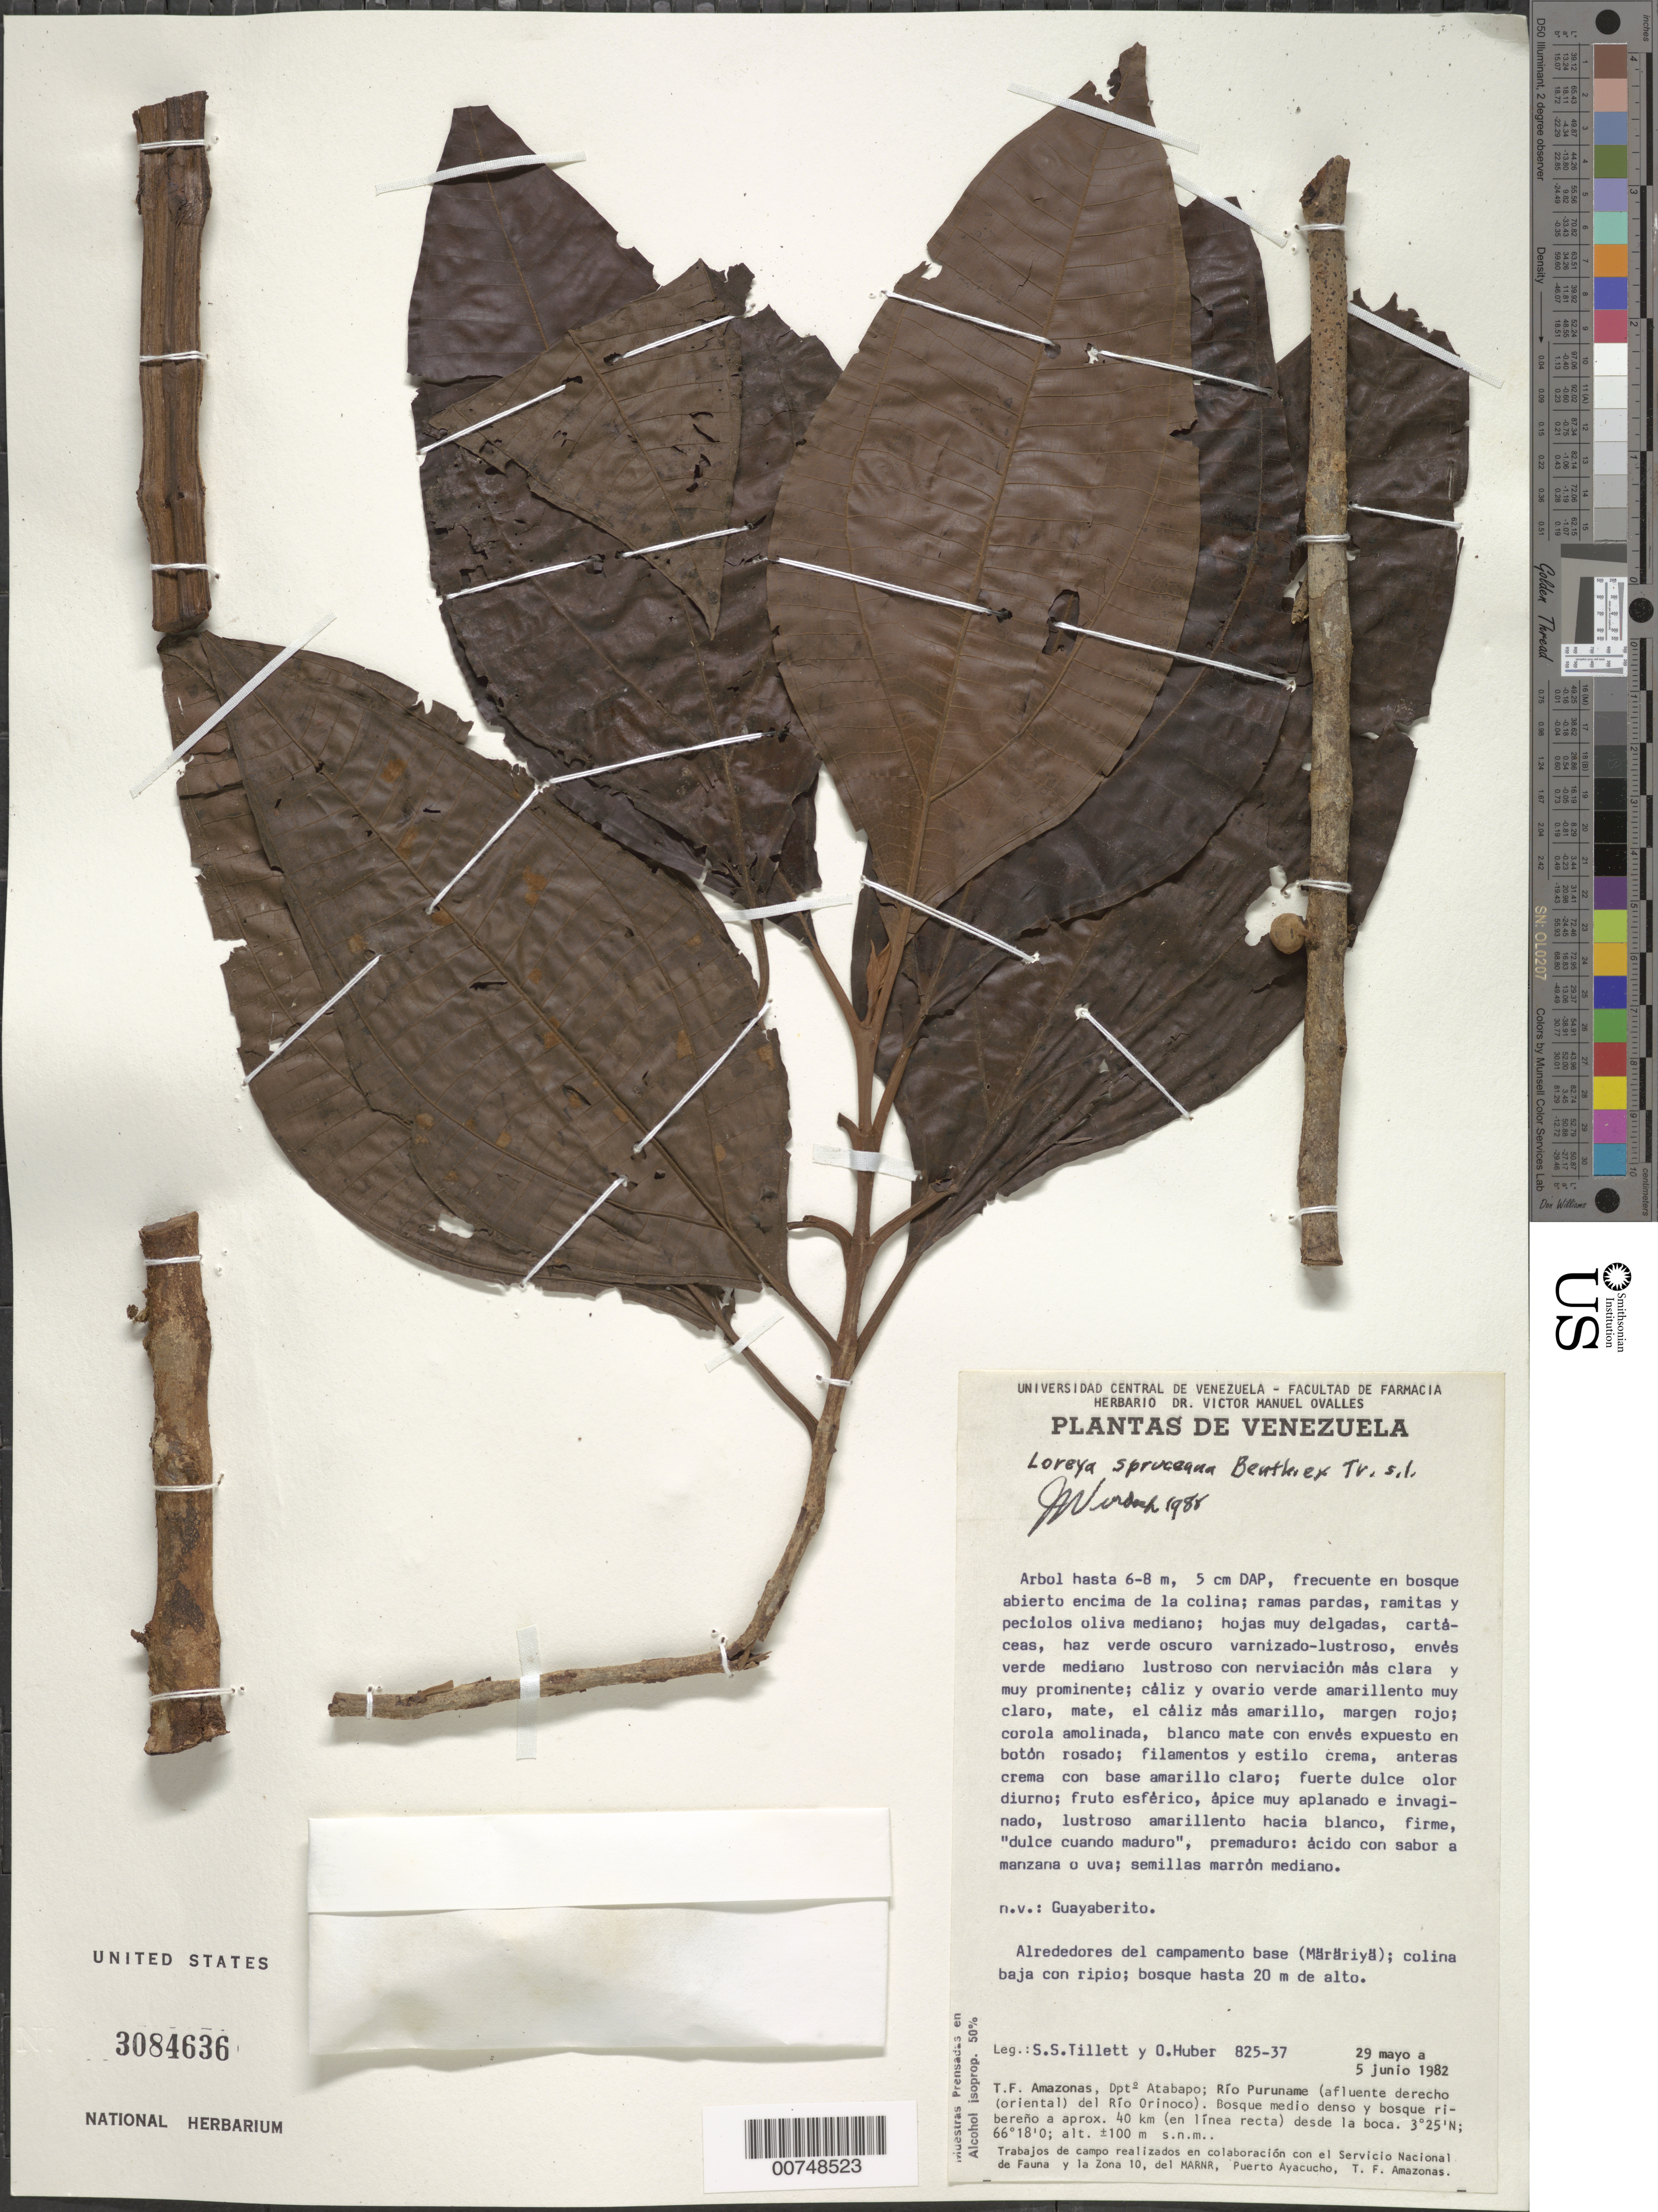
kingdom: Plantae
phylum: Tracheophyta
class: Magnoliopsida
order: Myrtales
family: Melastomataceae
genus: Bellucia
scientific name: Bellucia spruceana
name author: (Triana) J.F. Macbr.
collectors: S. S. Tillett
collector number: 825 37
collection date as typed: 29-May-82 to 5-Jun-82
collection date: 1982-05-29/1982-06-05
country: Venezuela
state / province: Amazonas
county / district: Atabapo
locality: Río Puruname (afluente derecho (oriental) del Río Orinoco) a aprox 40 km (en linea recta) desde la boca; alrededores del campamento base (Marariya)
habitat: Colina baja con ripio; bosque hasta 20 m de alto; bosque abierto encima de la colina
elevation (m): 100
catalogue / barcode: US 3084636